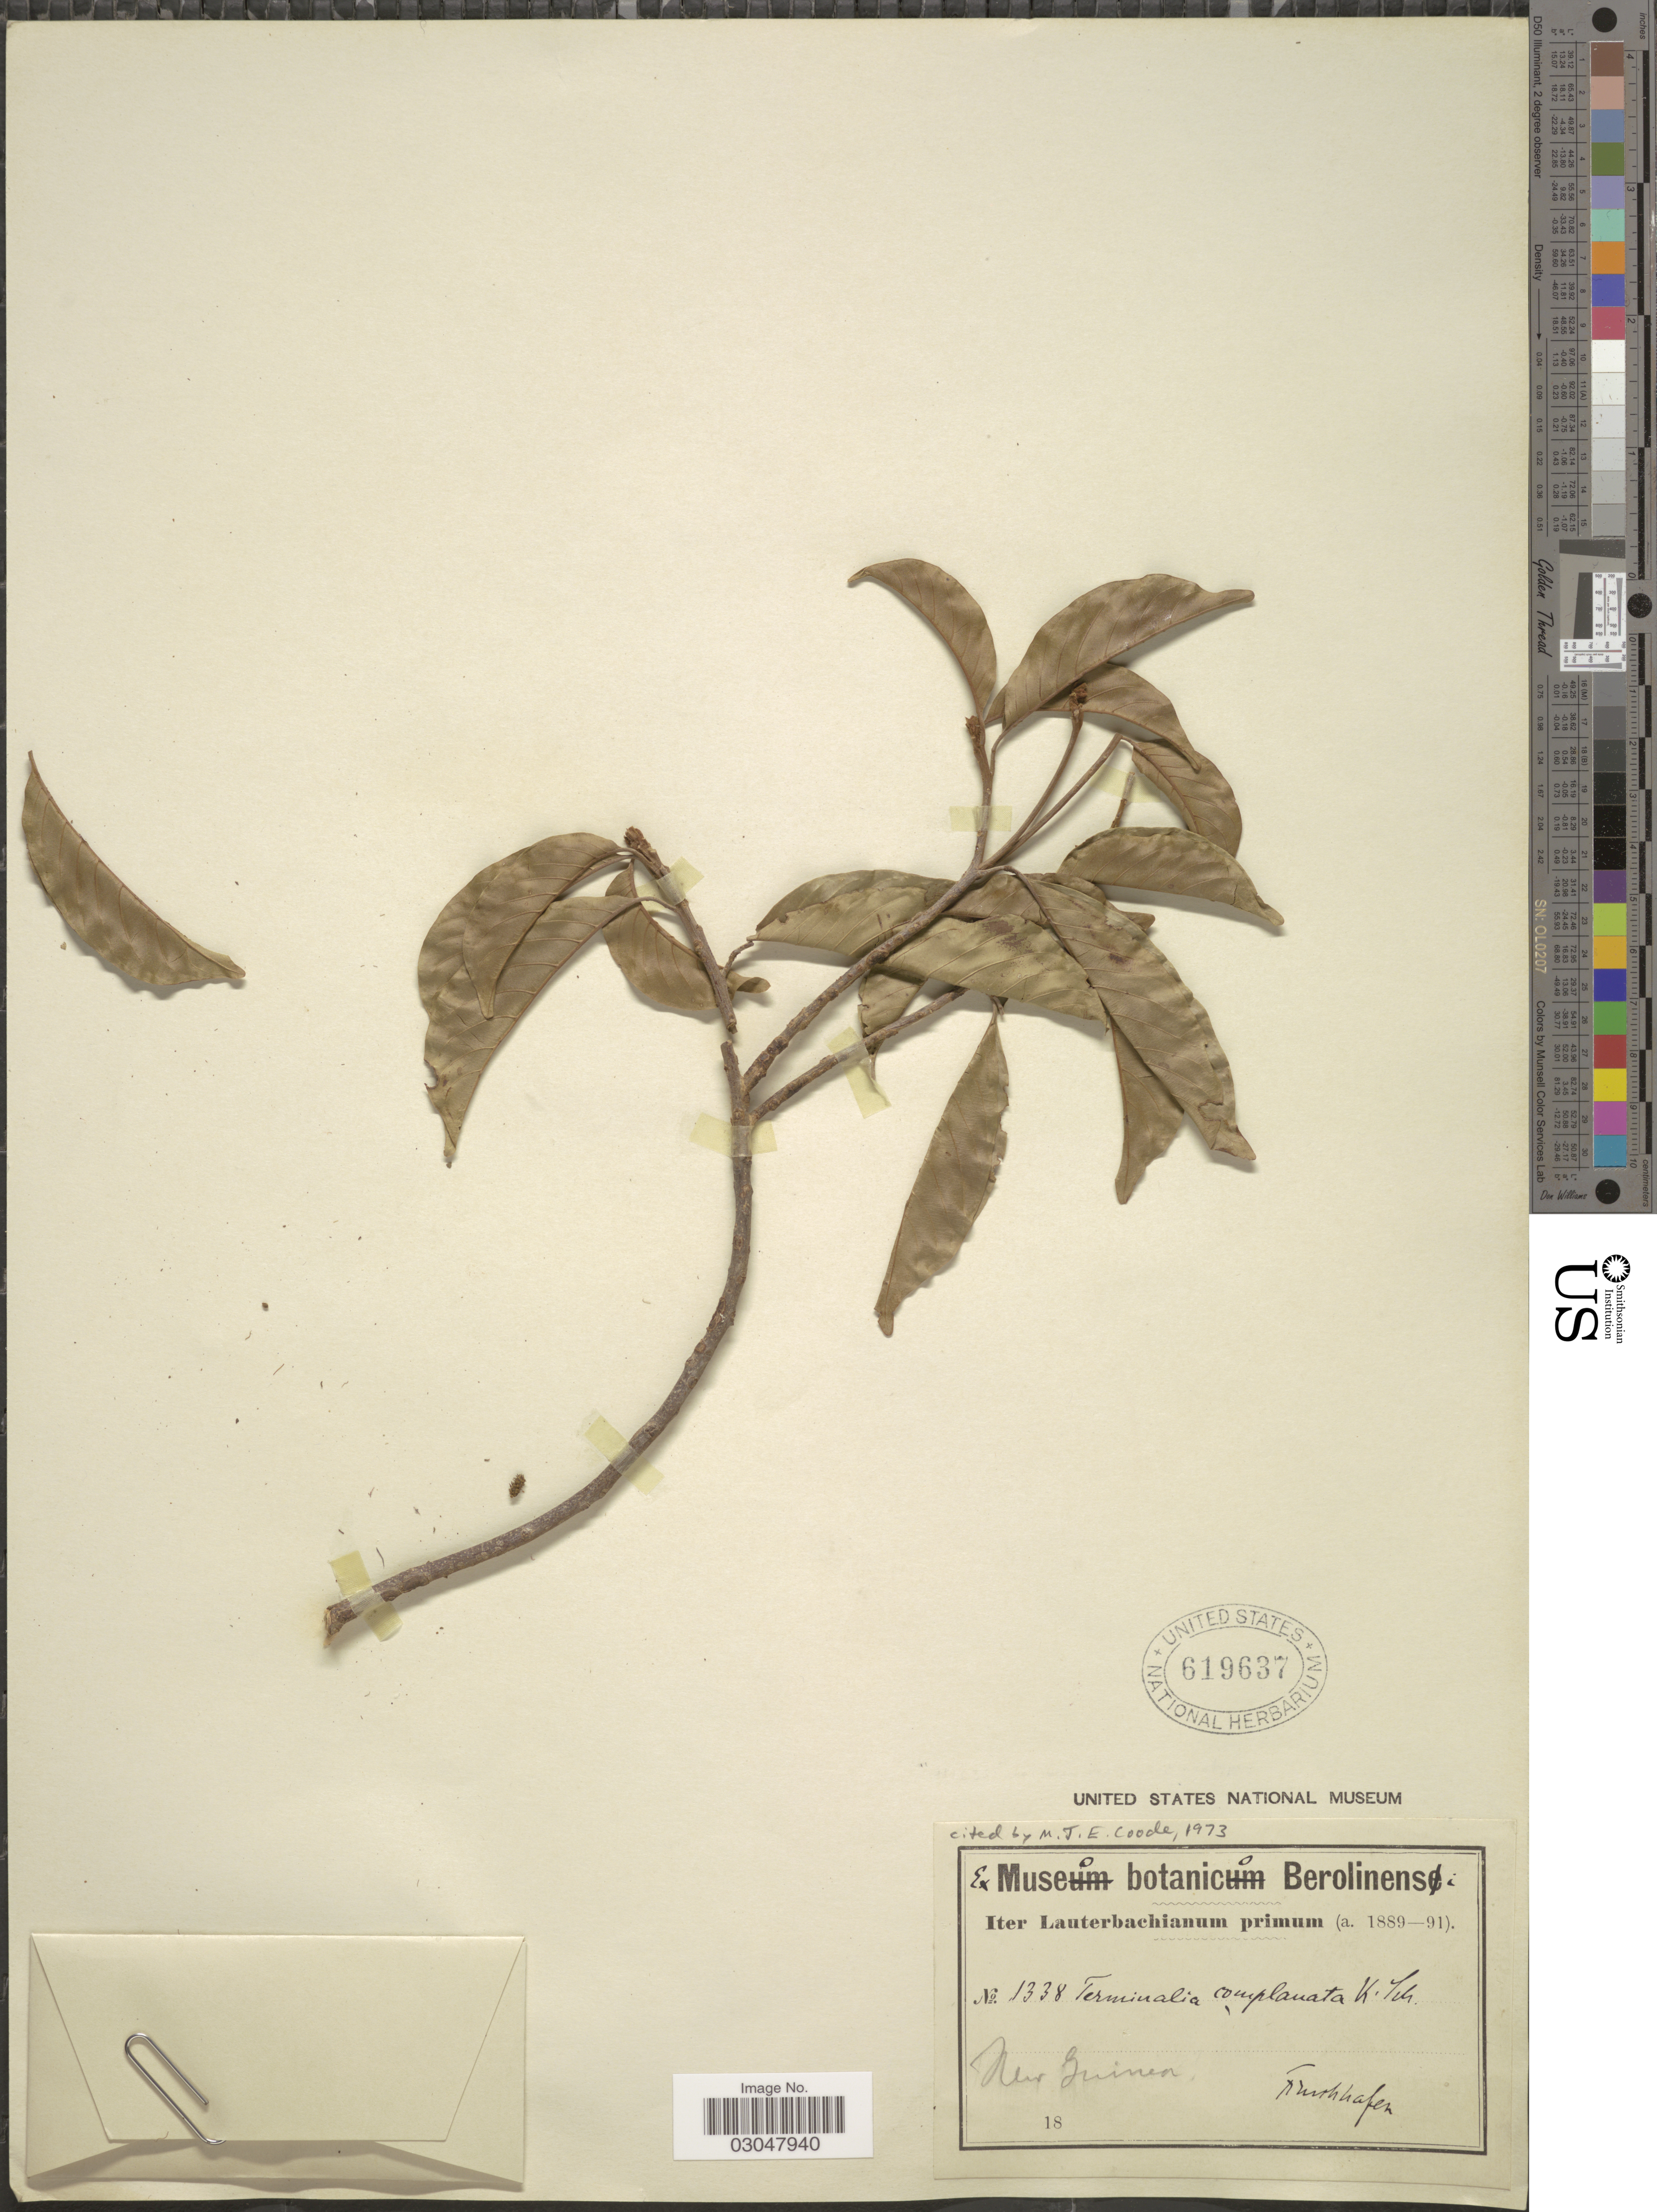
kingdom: Plantae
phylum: Tracheophyta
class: Magnoliopsida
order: Myrtales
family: Combretaceae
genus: Terminalia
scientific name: Terminalia complanata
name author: K. Schum.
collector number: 1338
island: New Guinea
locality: New Guinea.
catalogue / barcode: US 619637